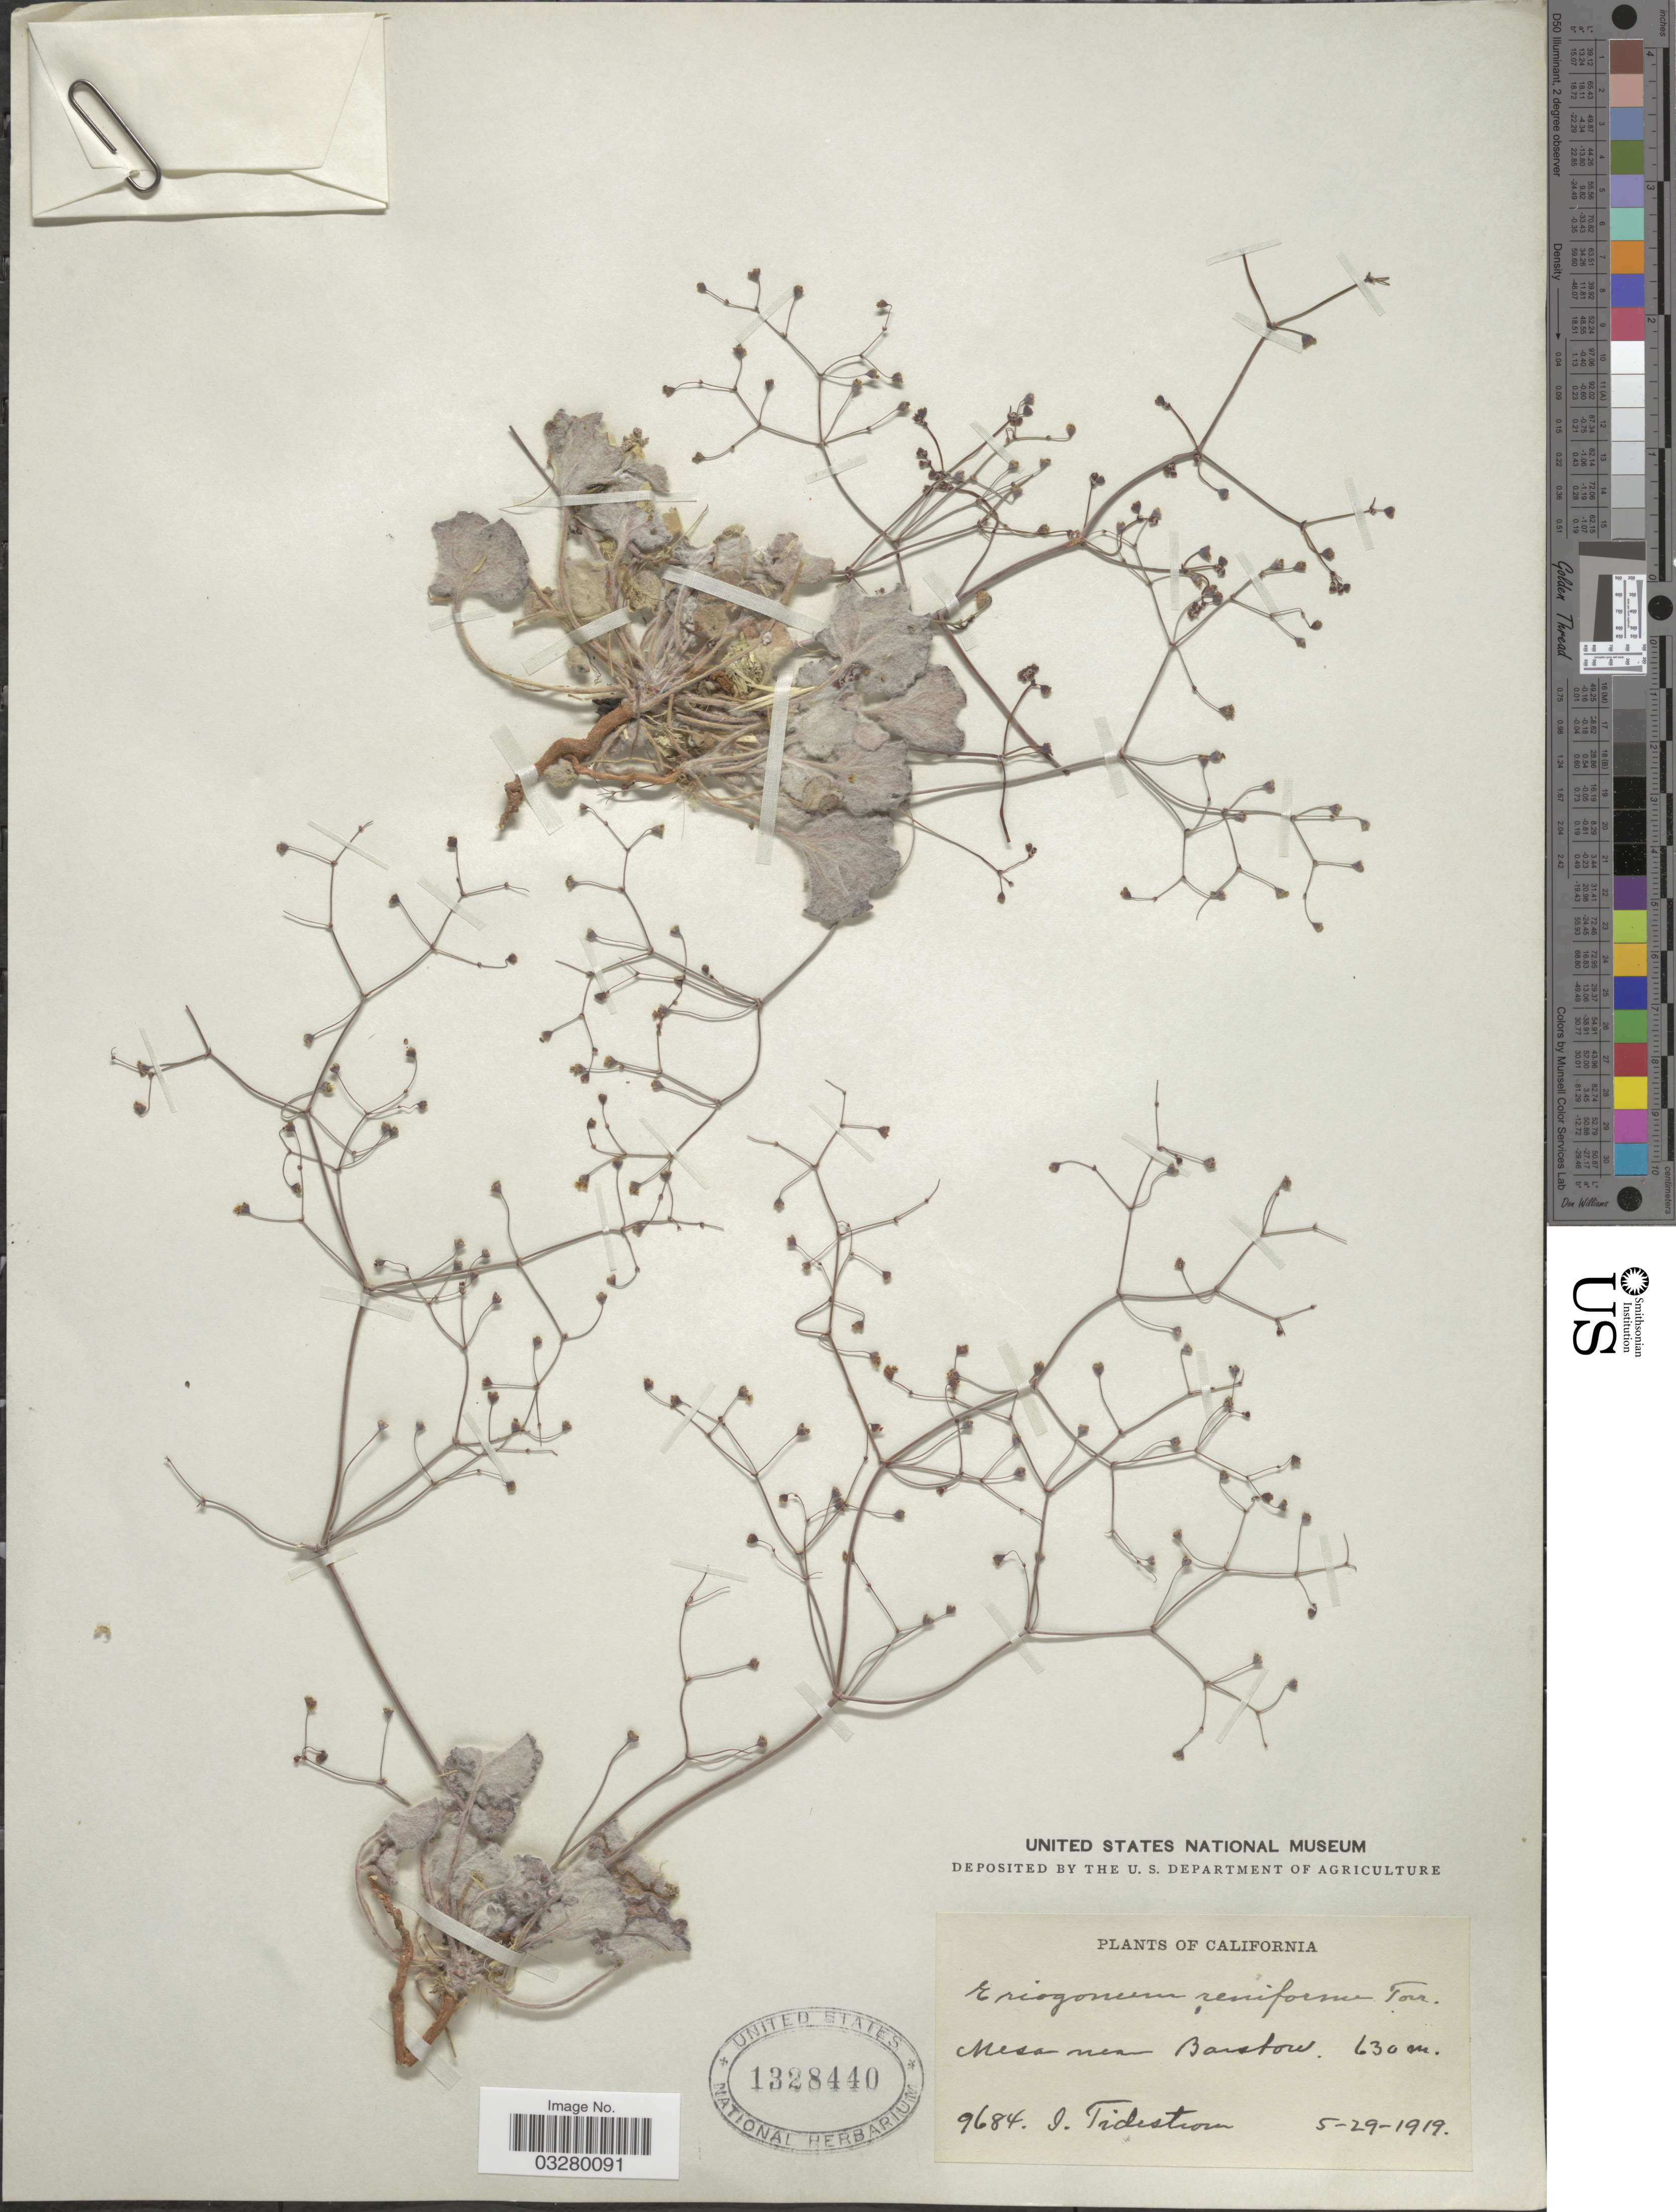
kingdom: Plantae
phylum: Tracheophyta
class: Magnoliopsida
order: Caryophyllales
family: Polygonaceae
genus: Eriogonum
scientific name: Eriogonum reniforme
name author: Torr. & Frém.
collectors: I. F. Tidestrom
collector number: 9684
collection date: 1919-05-29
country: United States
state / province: California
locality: Mesa near Barstow.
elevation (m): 630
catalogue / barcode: US 1328440